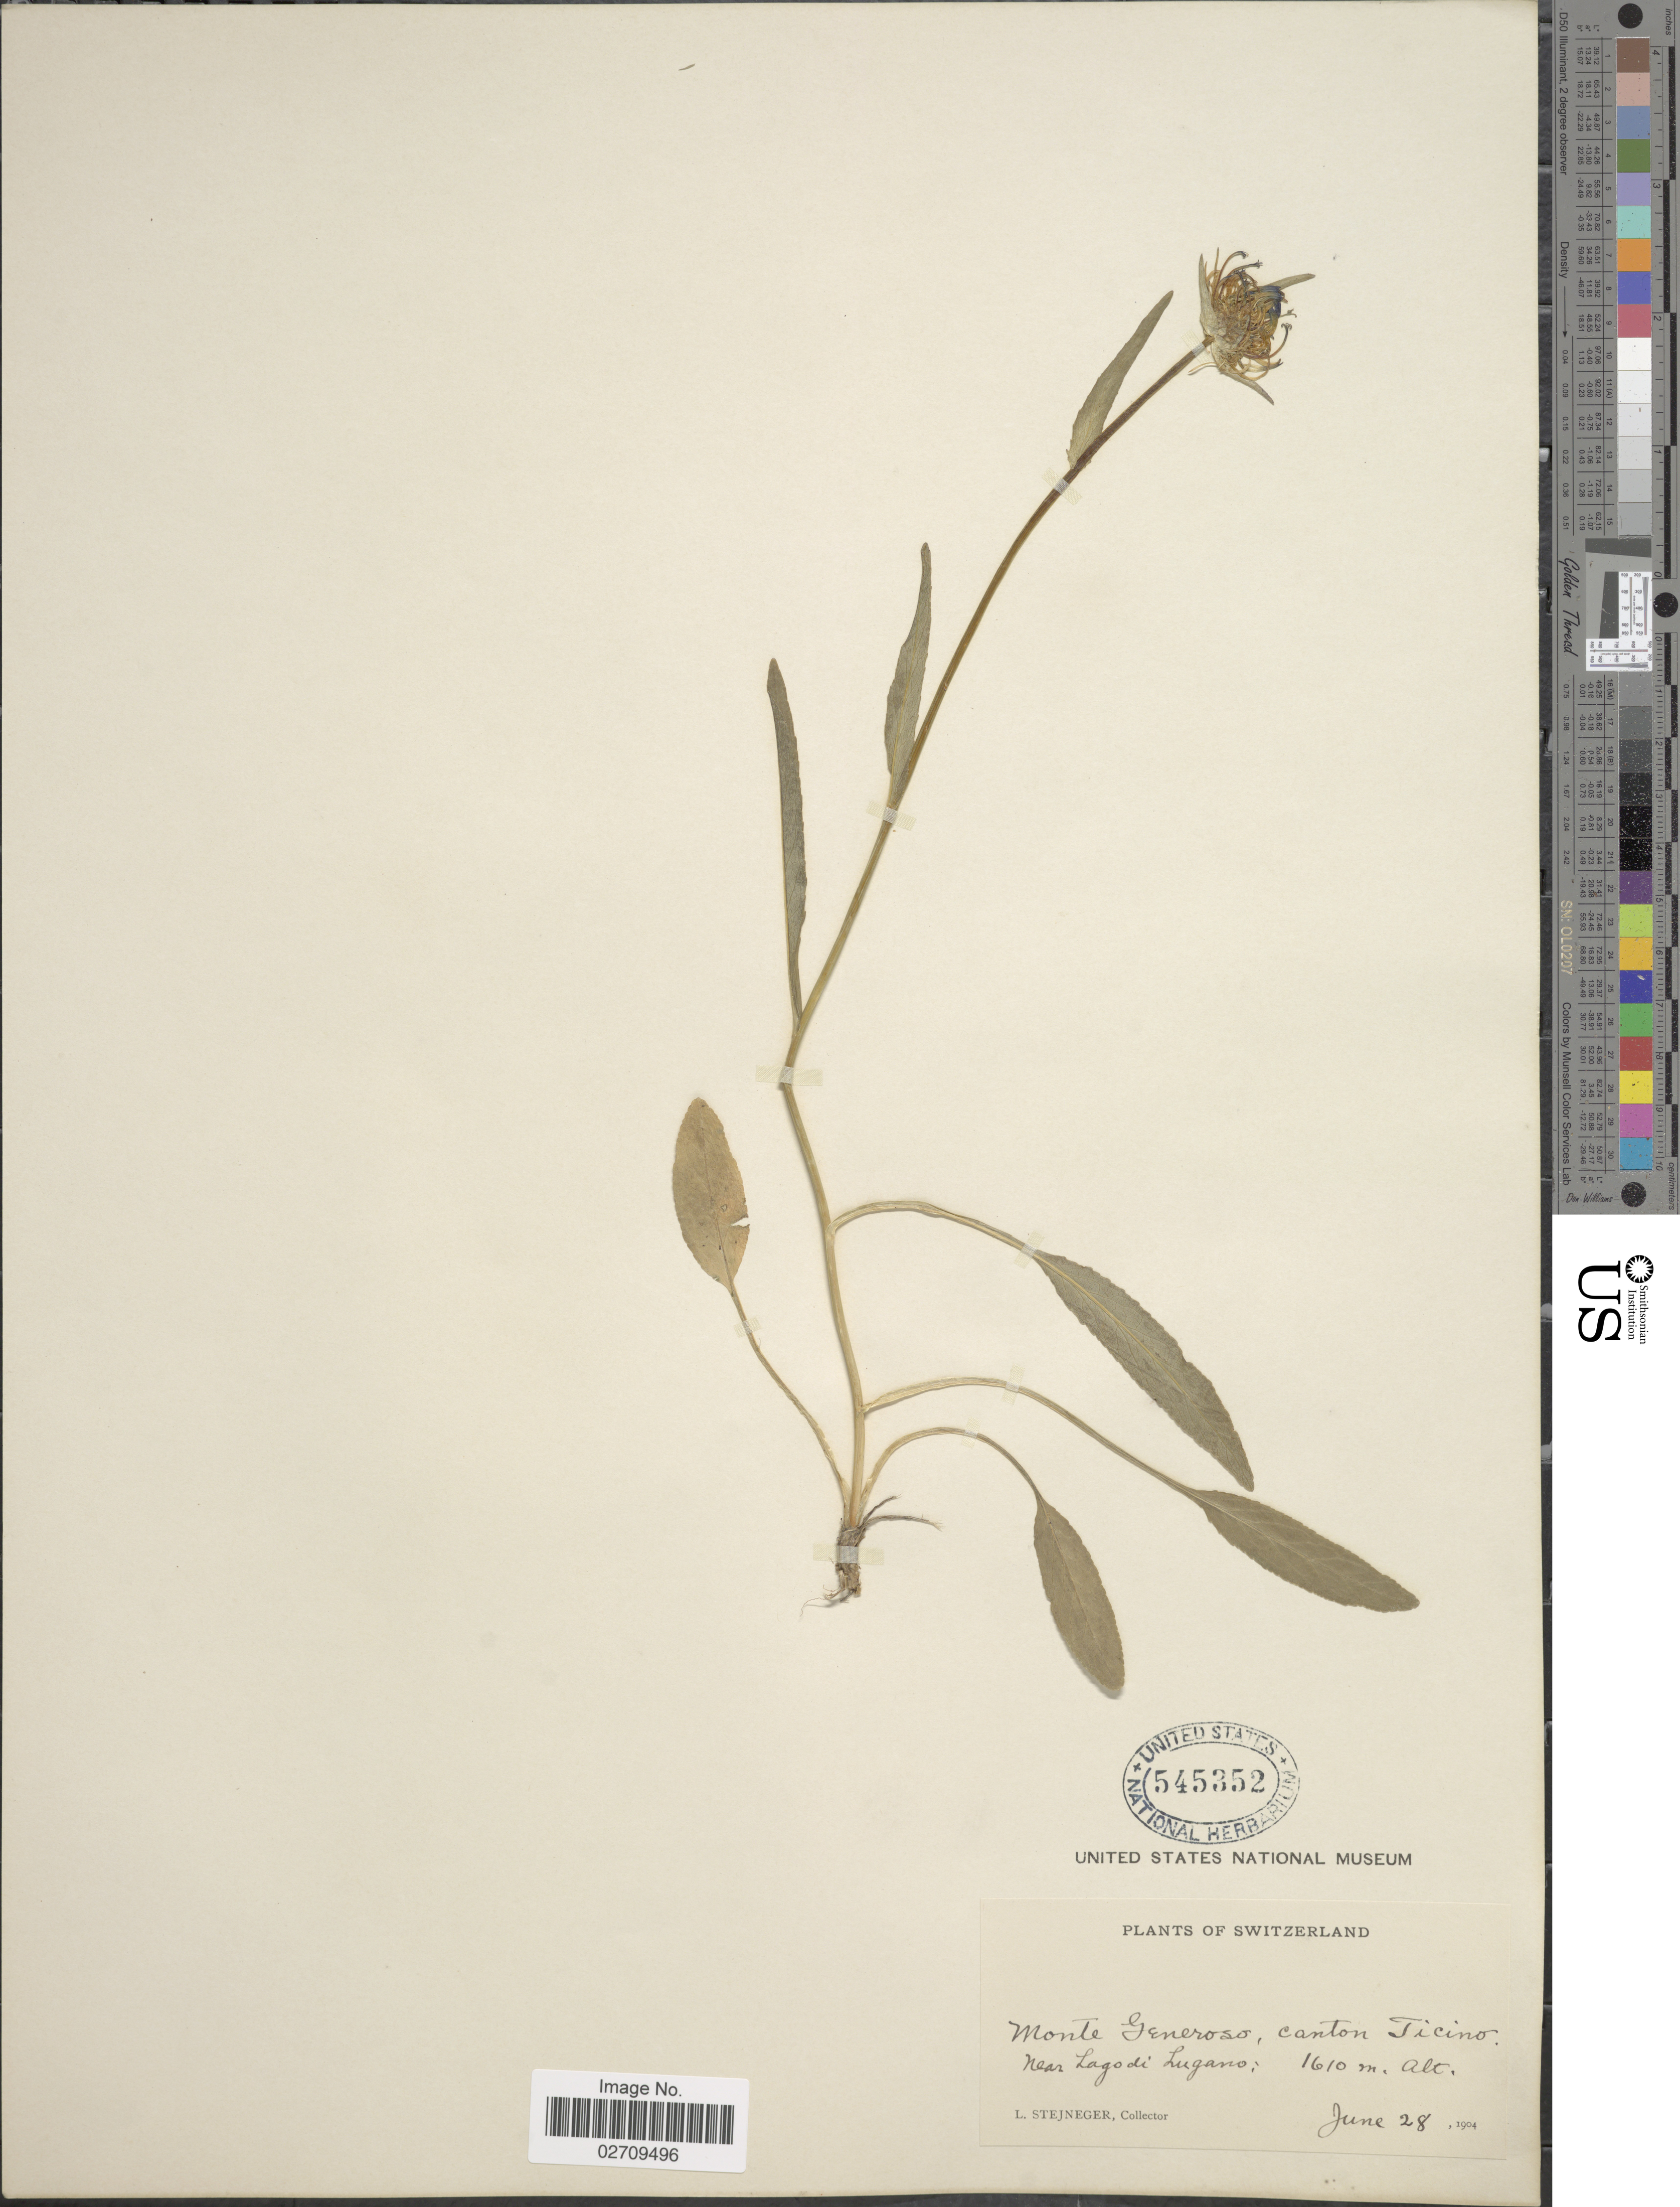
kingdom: Plantae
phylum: Tracheophyta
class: Magnoliopsida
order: Asterales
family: Campanulaceae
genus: Phyteuma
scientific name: Phyteuma sp.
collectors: L. Stejneger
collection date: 1904-06-28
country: Switzerland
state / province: Ticino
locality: Monte Generoso, canton Ticino. Near Lago di Lugano.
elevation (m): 1610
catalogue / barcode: US 545352